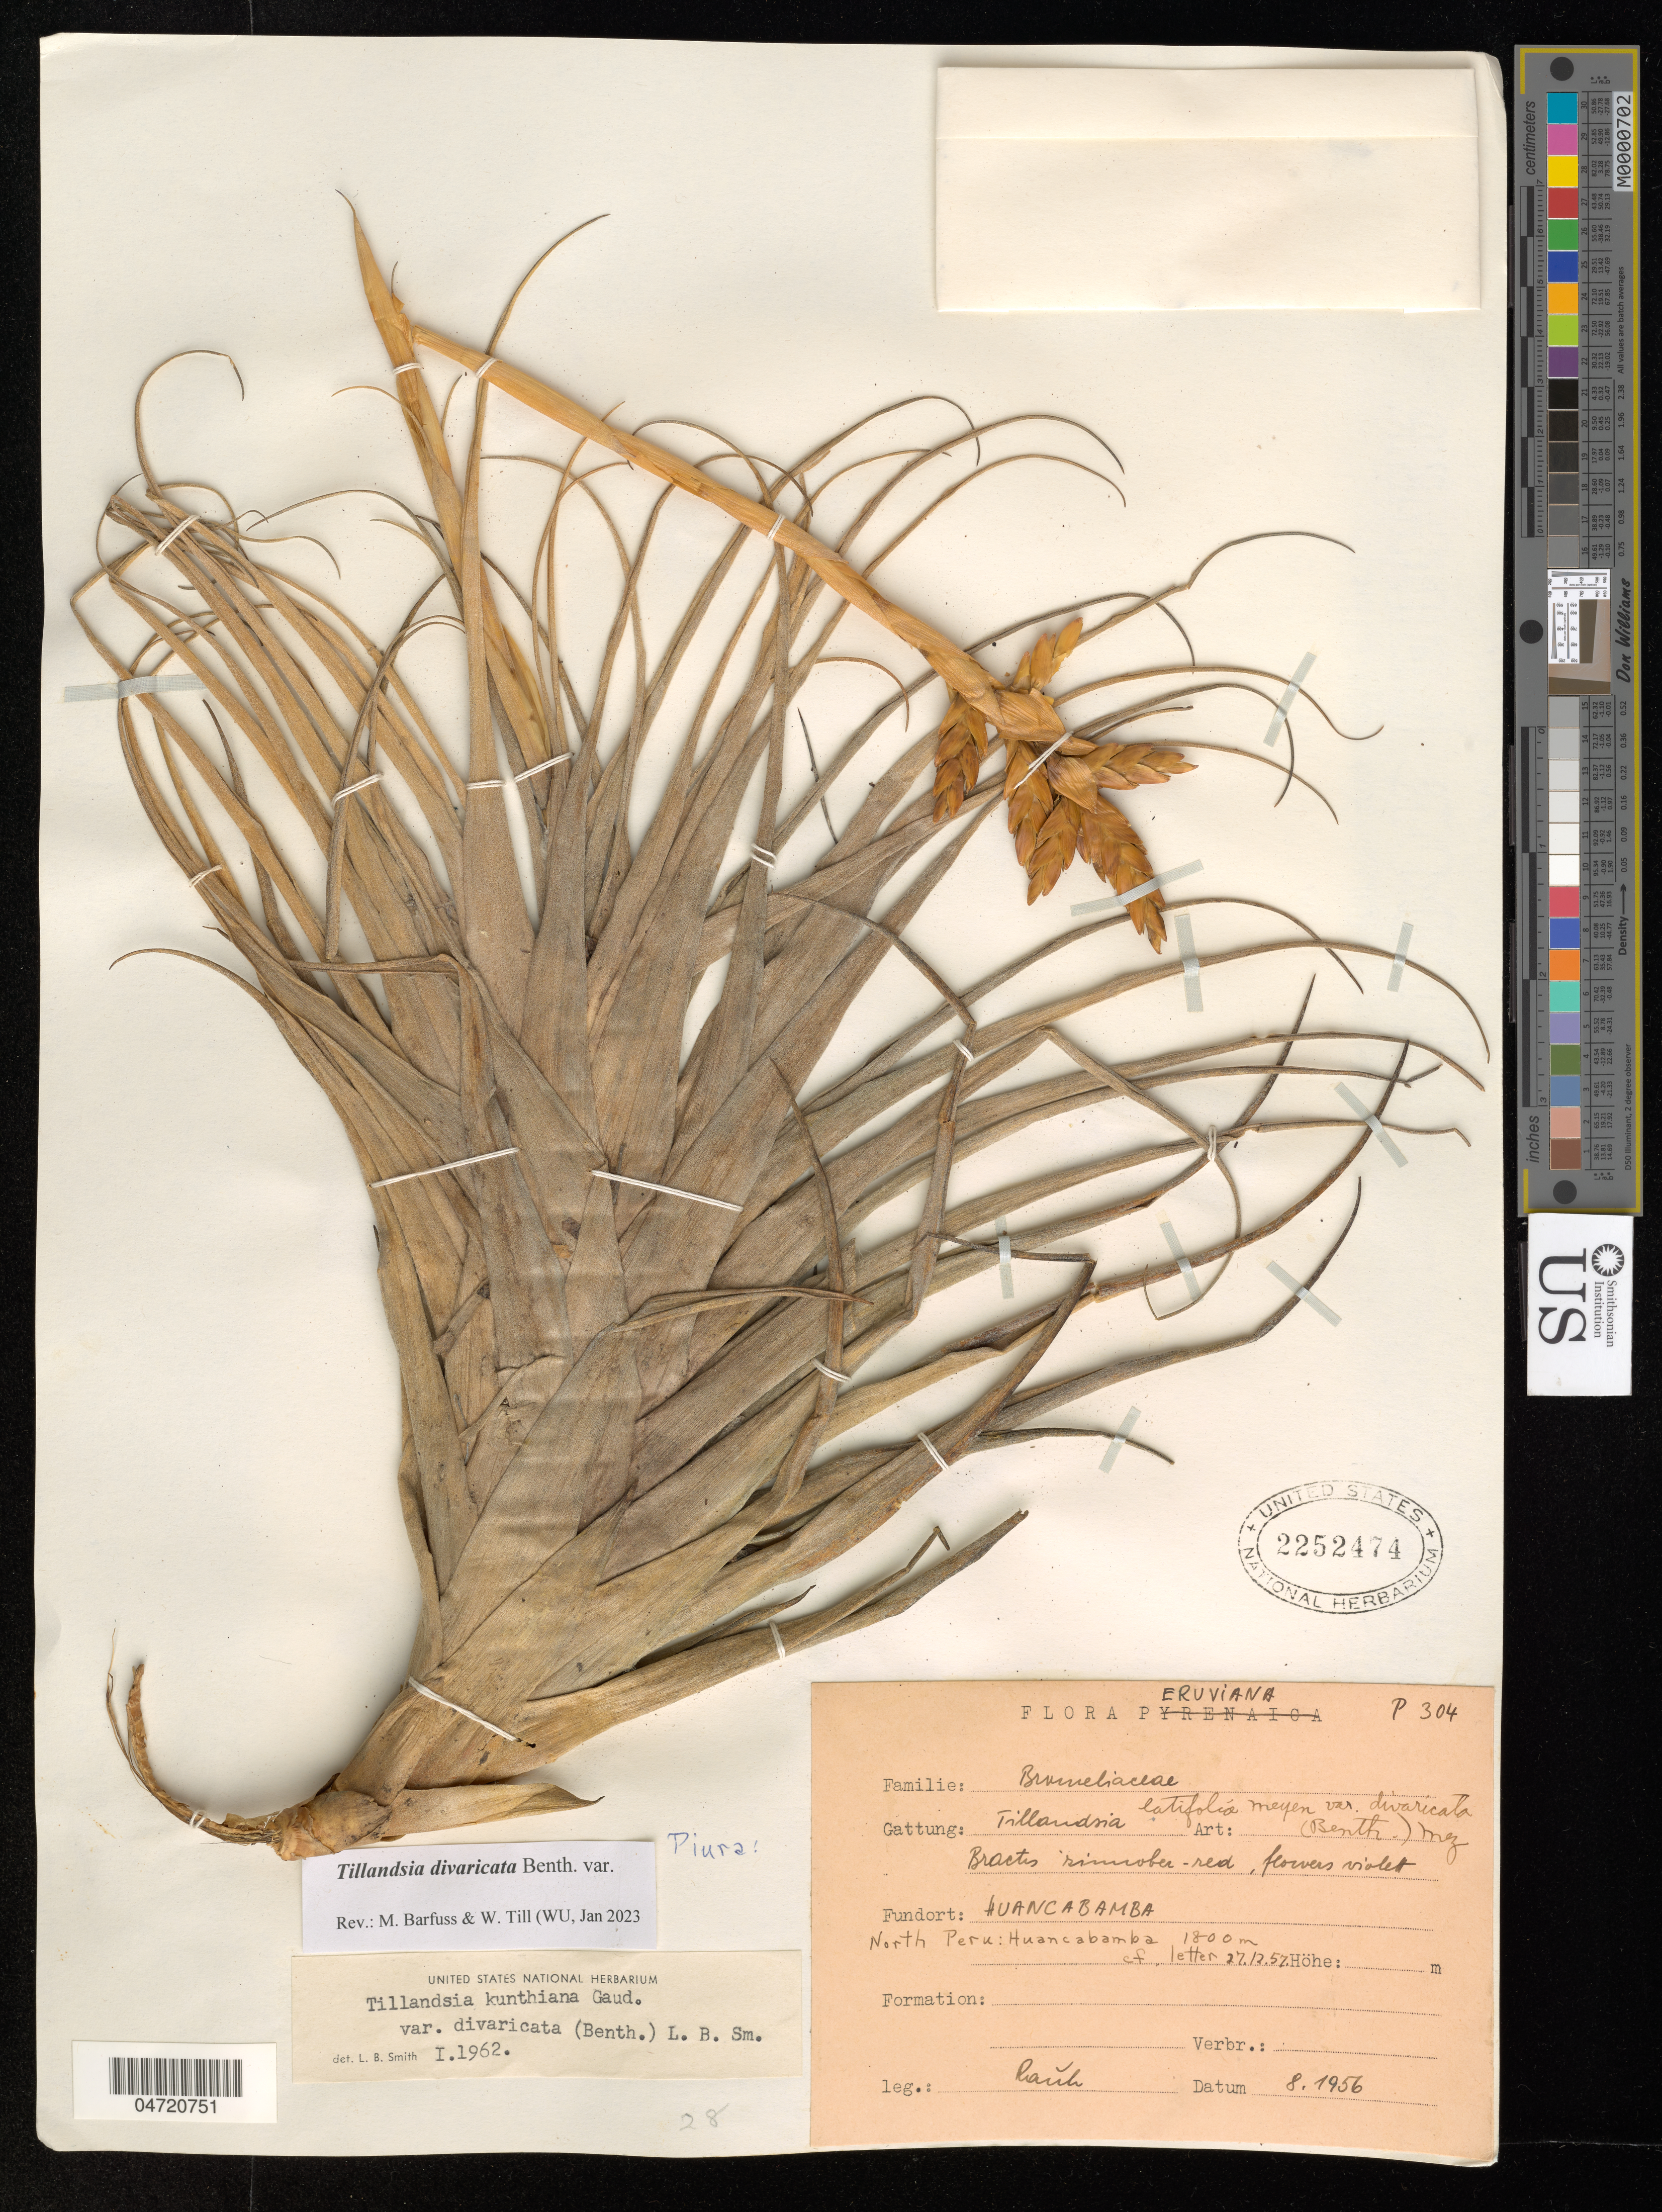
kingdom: Plantae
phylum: Tracheophyta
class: Liliopsida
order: Poales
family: Bromeliaceae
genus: Tillandsia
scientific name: Tillandsia divaricata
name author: Benth.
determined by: Barfuss, Michael H.; Till, W.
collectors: -. Rauh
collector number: P 304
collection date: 1956-08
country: Peru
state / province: Piura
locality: Hŭancabamba- Pass North Peru: Huancabamba.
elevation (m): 1800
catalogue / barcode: US 2252474